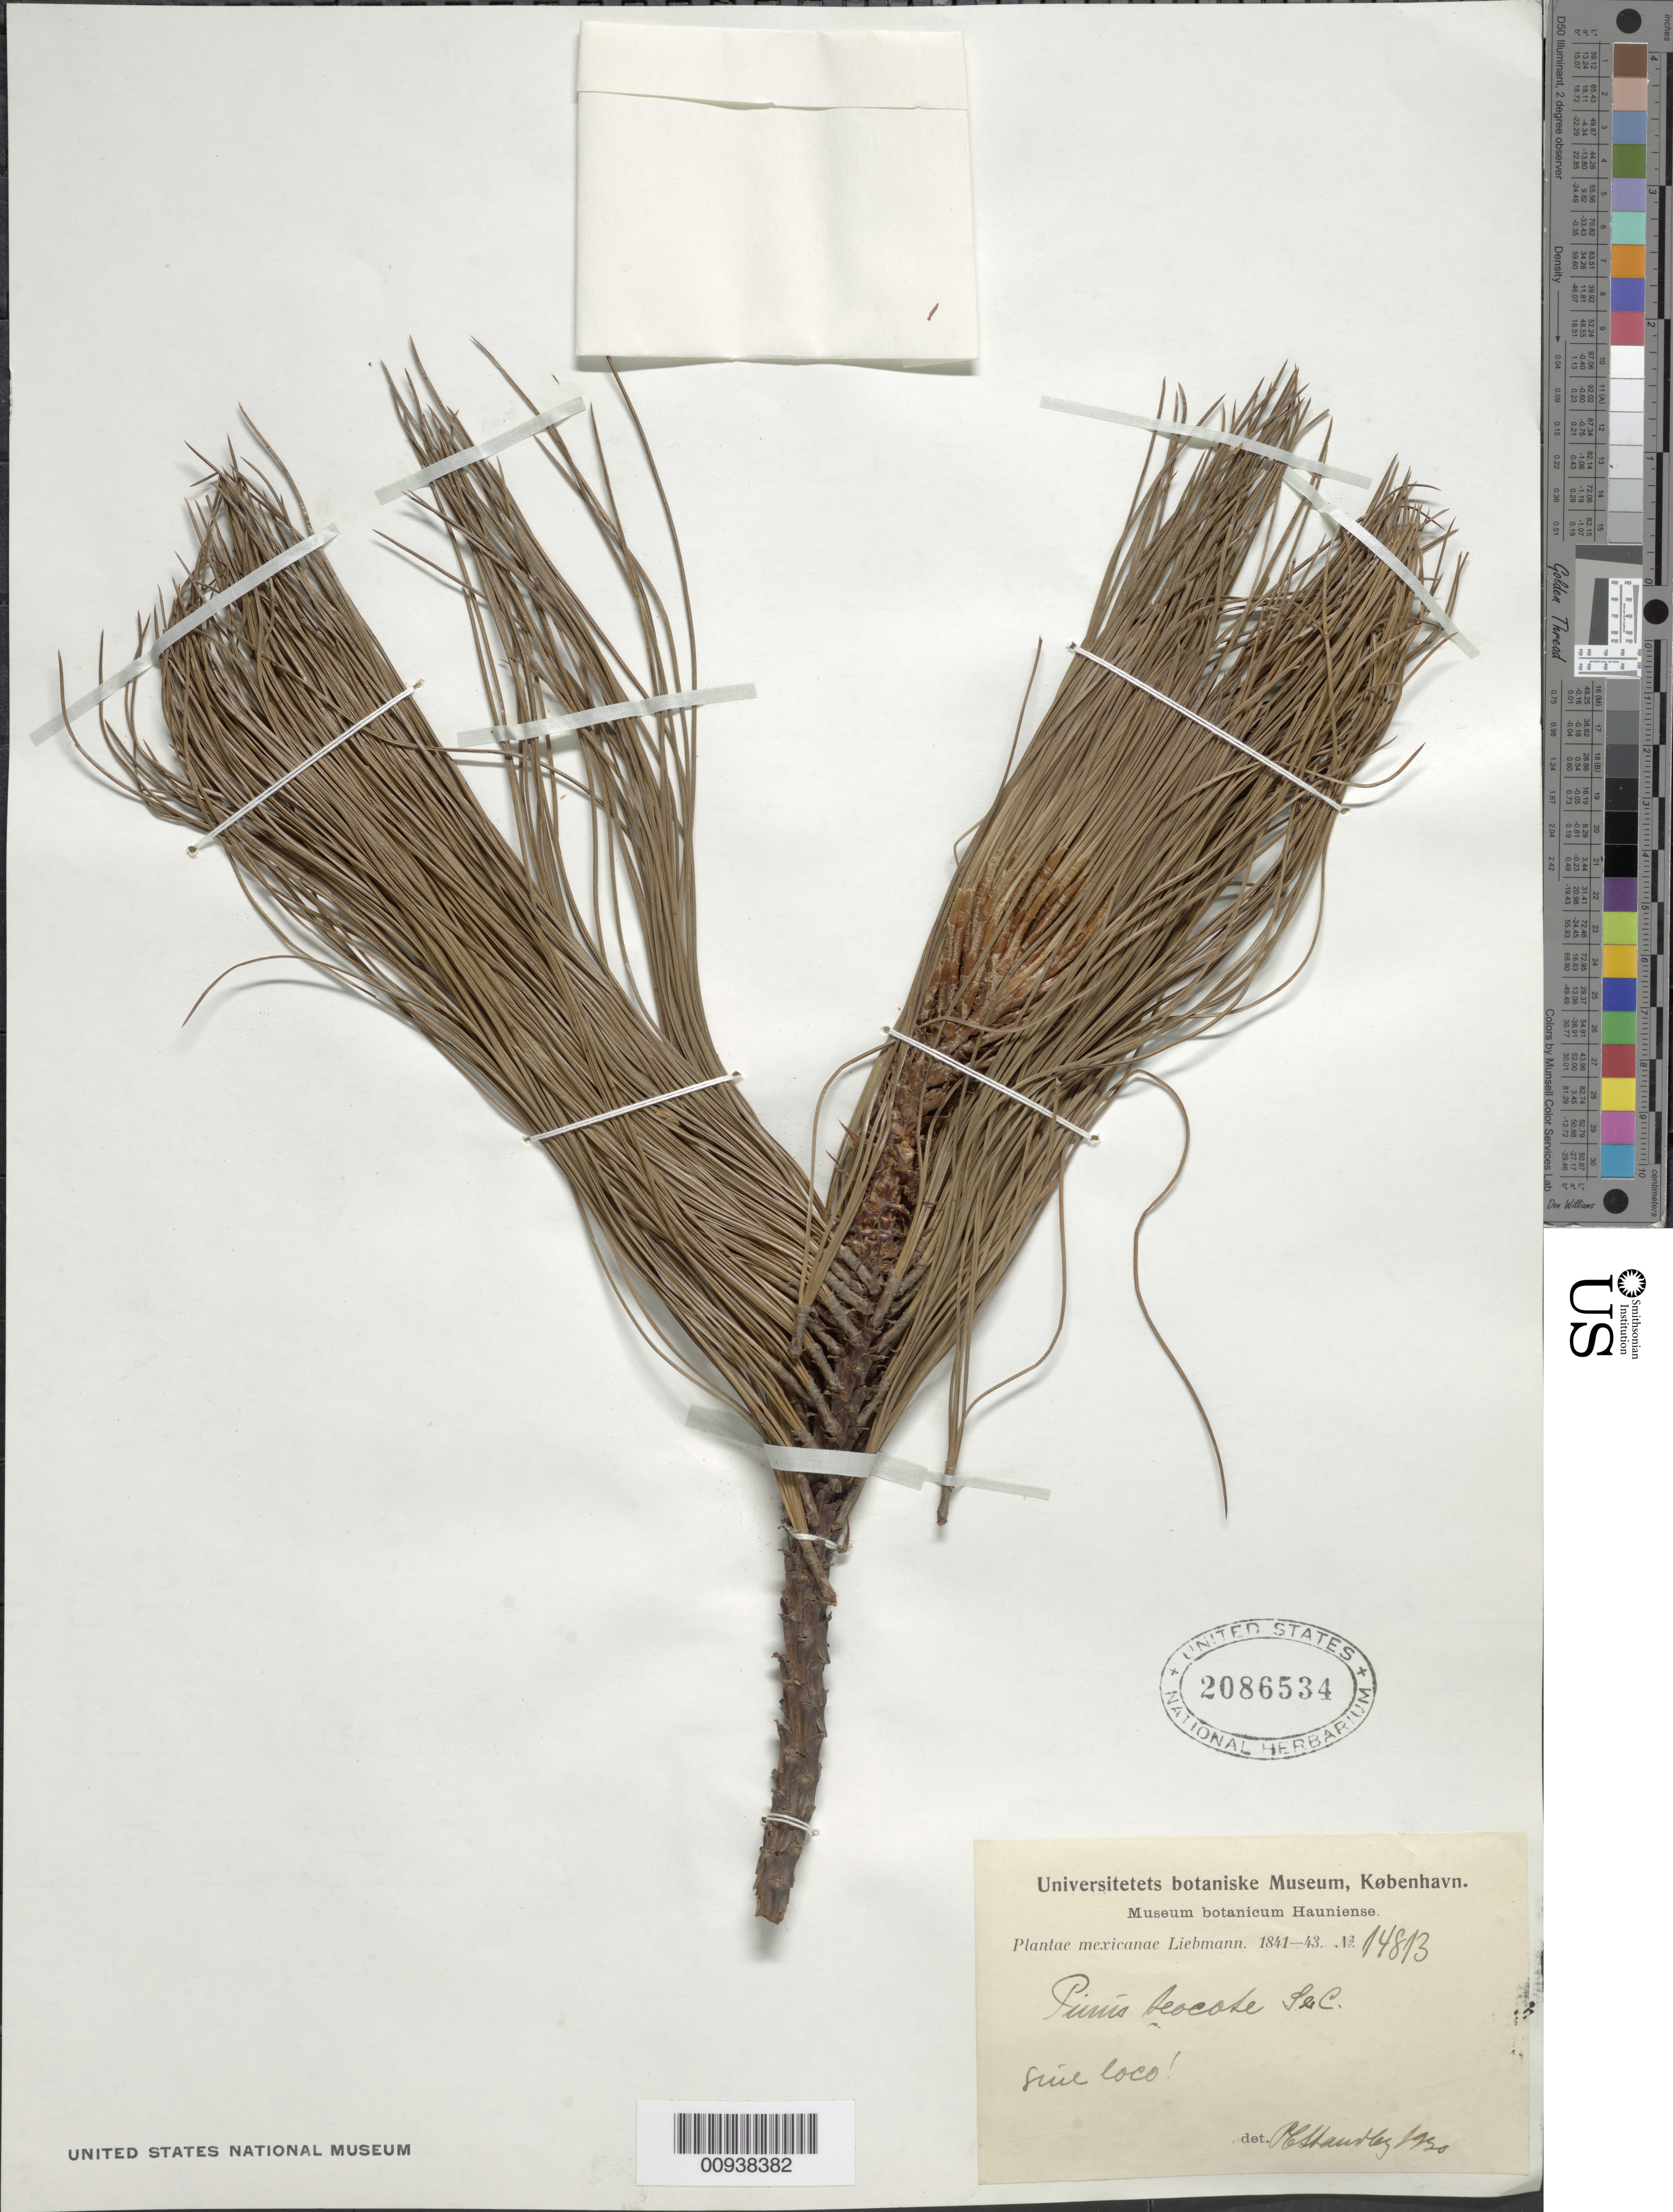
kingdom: Plantae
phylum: Tracheophyta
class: Pinopsida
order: Pinales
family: Pinaceae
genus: Pinus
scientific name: Pinus teocote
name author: Schltdl. & Cham.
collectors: F. M. Liebmann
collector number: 14813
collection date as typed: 1841 to -- --- 1843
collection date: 1841/1843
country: Mexico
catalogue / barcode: US 2086534